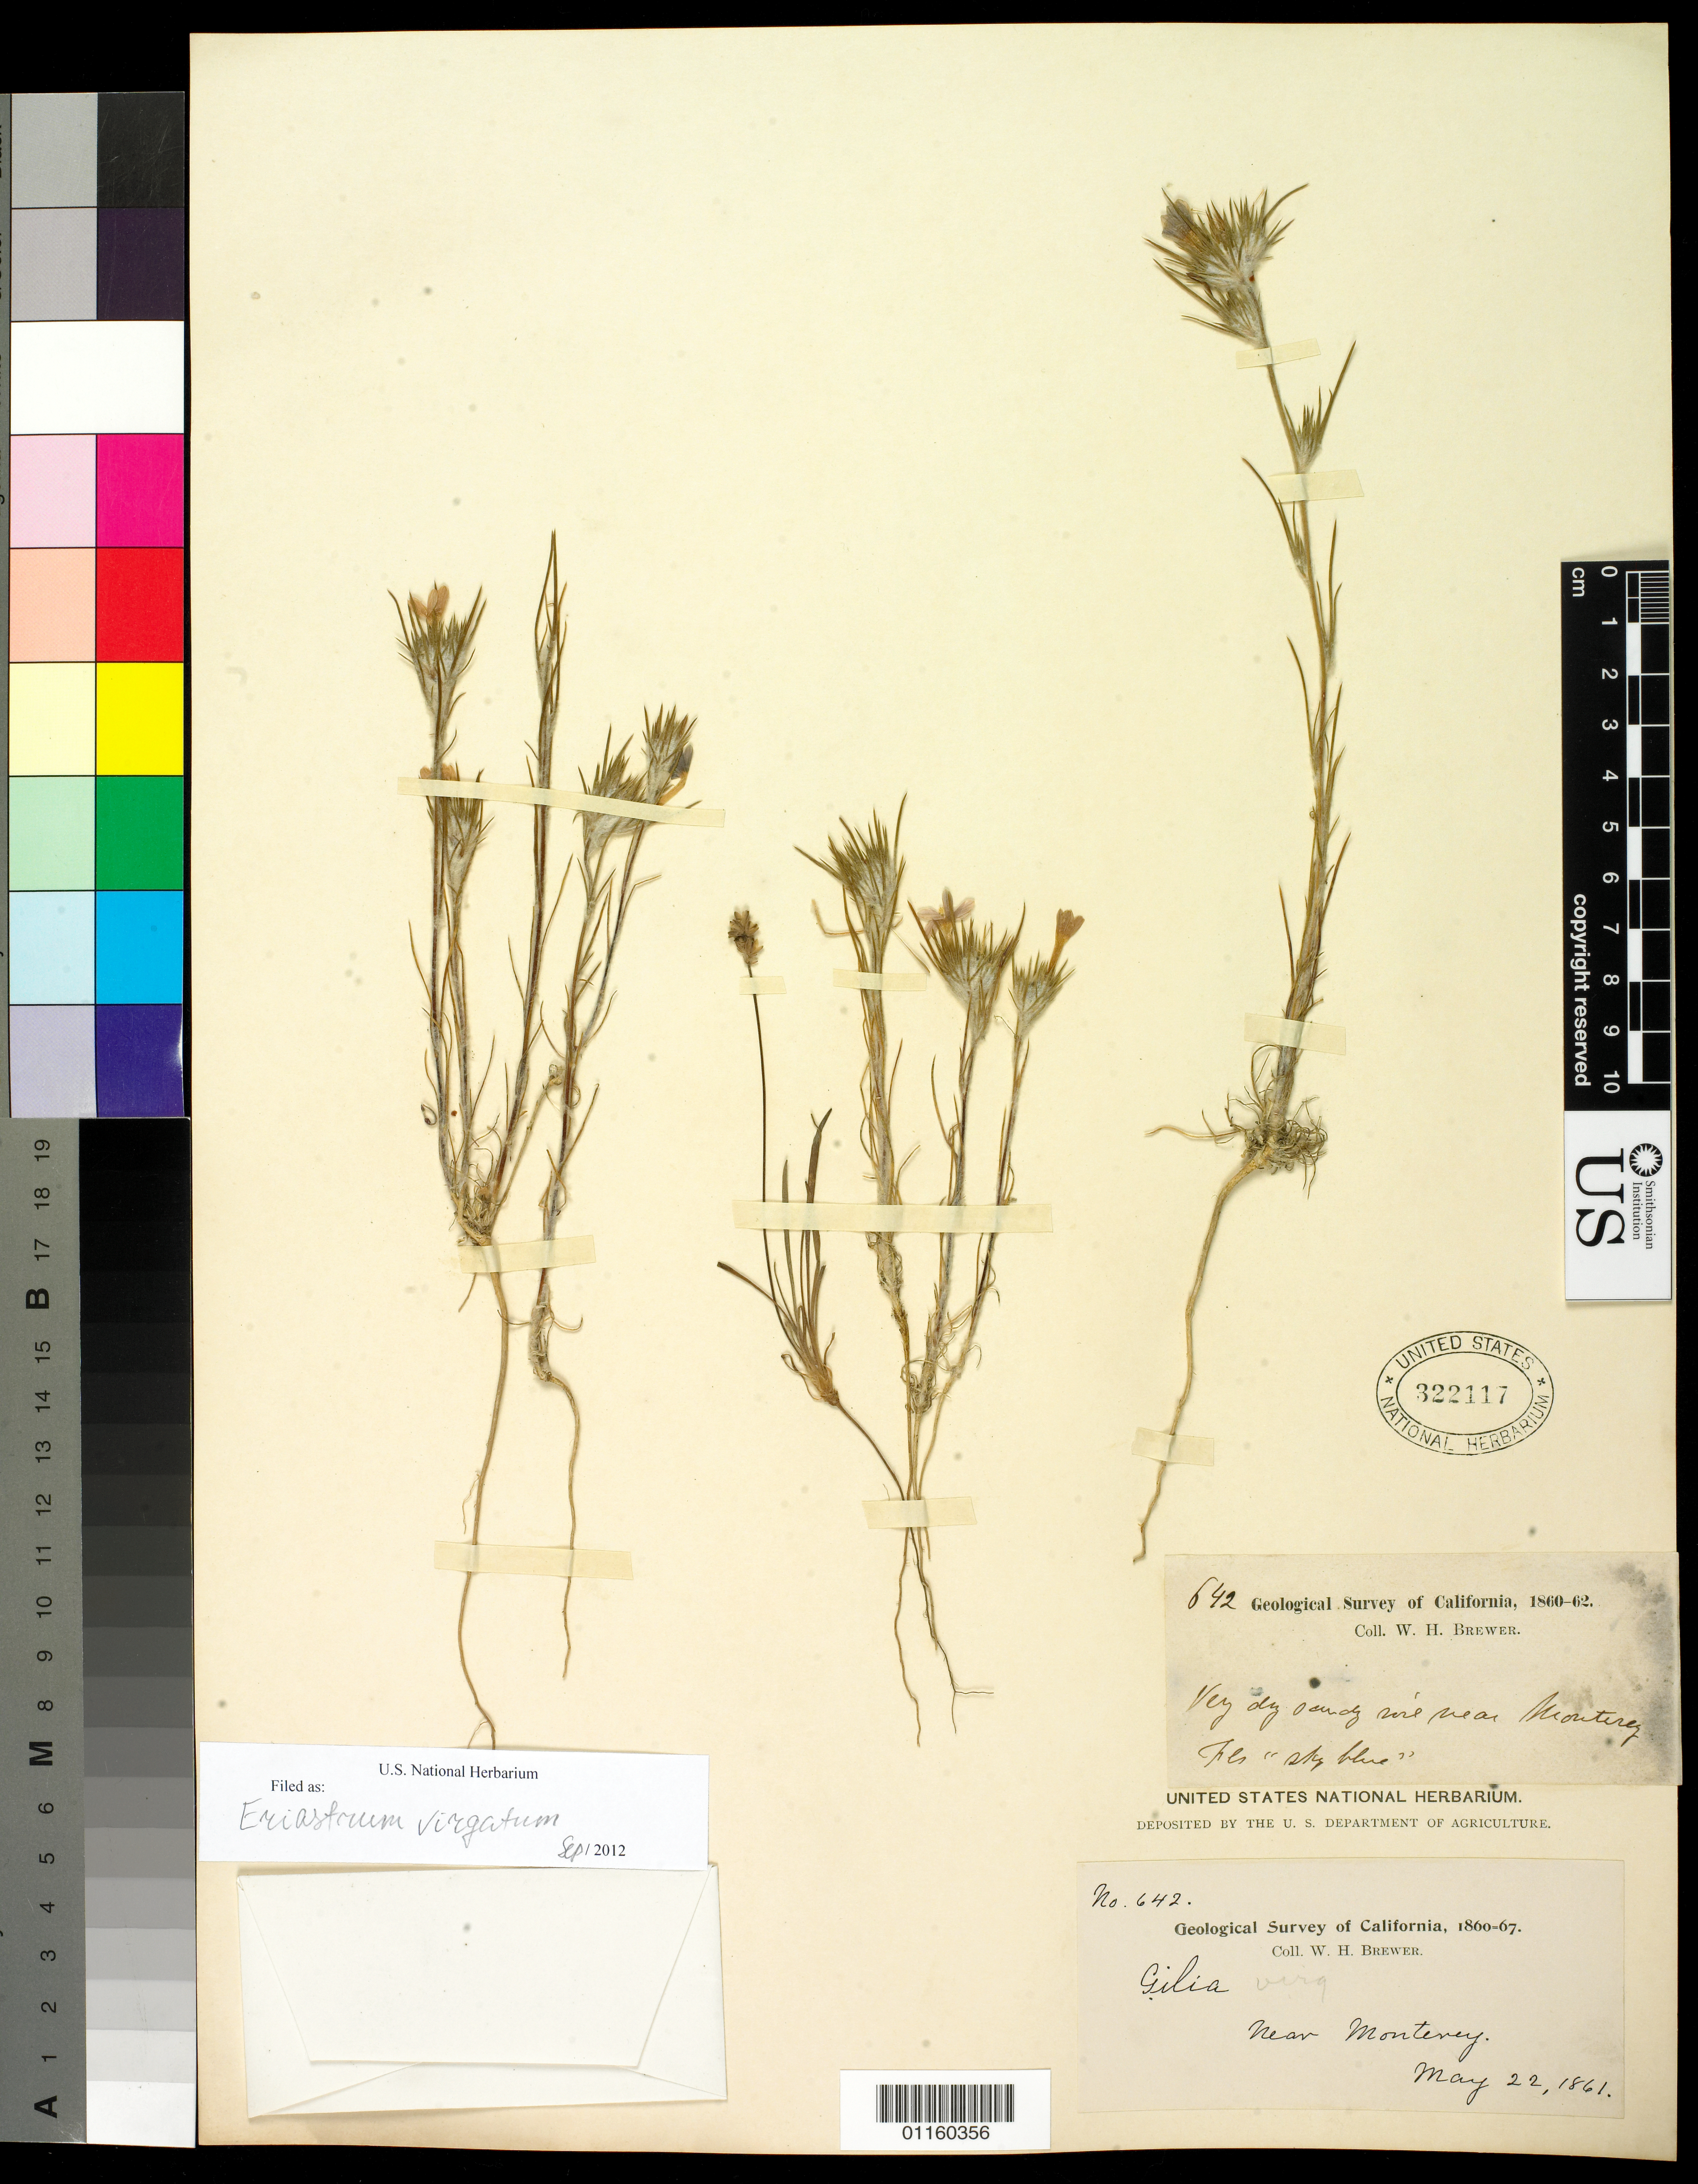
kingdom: Plantae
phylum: Tracheophyta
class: Magnoliopsida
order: Ericales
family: Polemoniaceae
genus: Eriastrum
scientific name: Eriastrum virgatum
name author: (Benth.) H. Mason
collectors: W. H. Brewer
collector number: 642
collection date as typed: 22 May 1861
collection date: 1861-05-22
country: United States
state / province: California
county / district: Monterey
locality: near Monterey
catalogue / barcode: US 322117